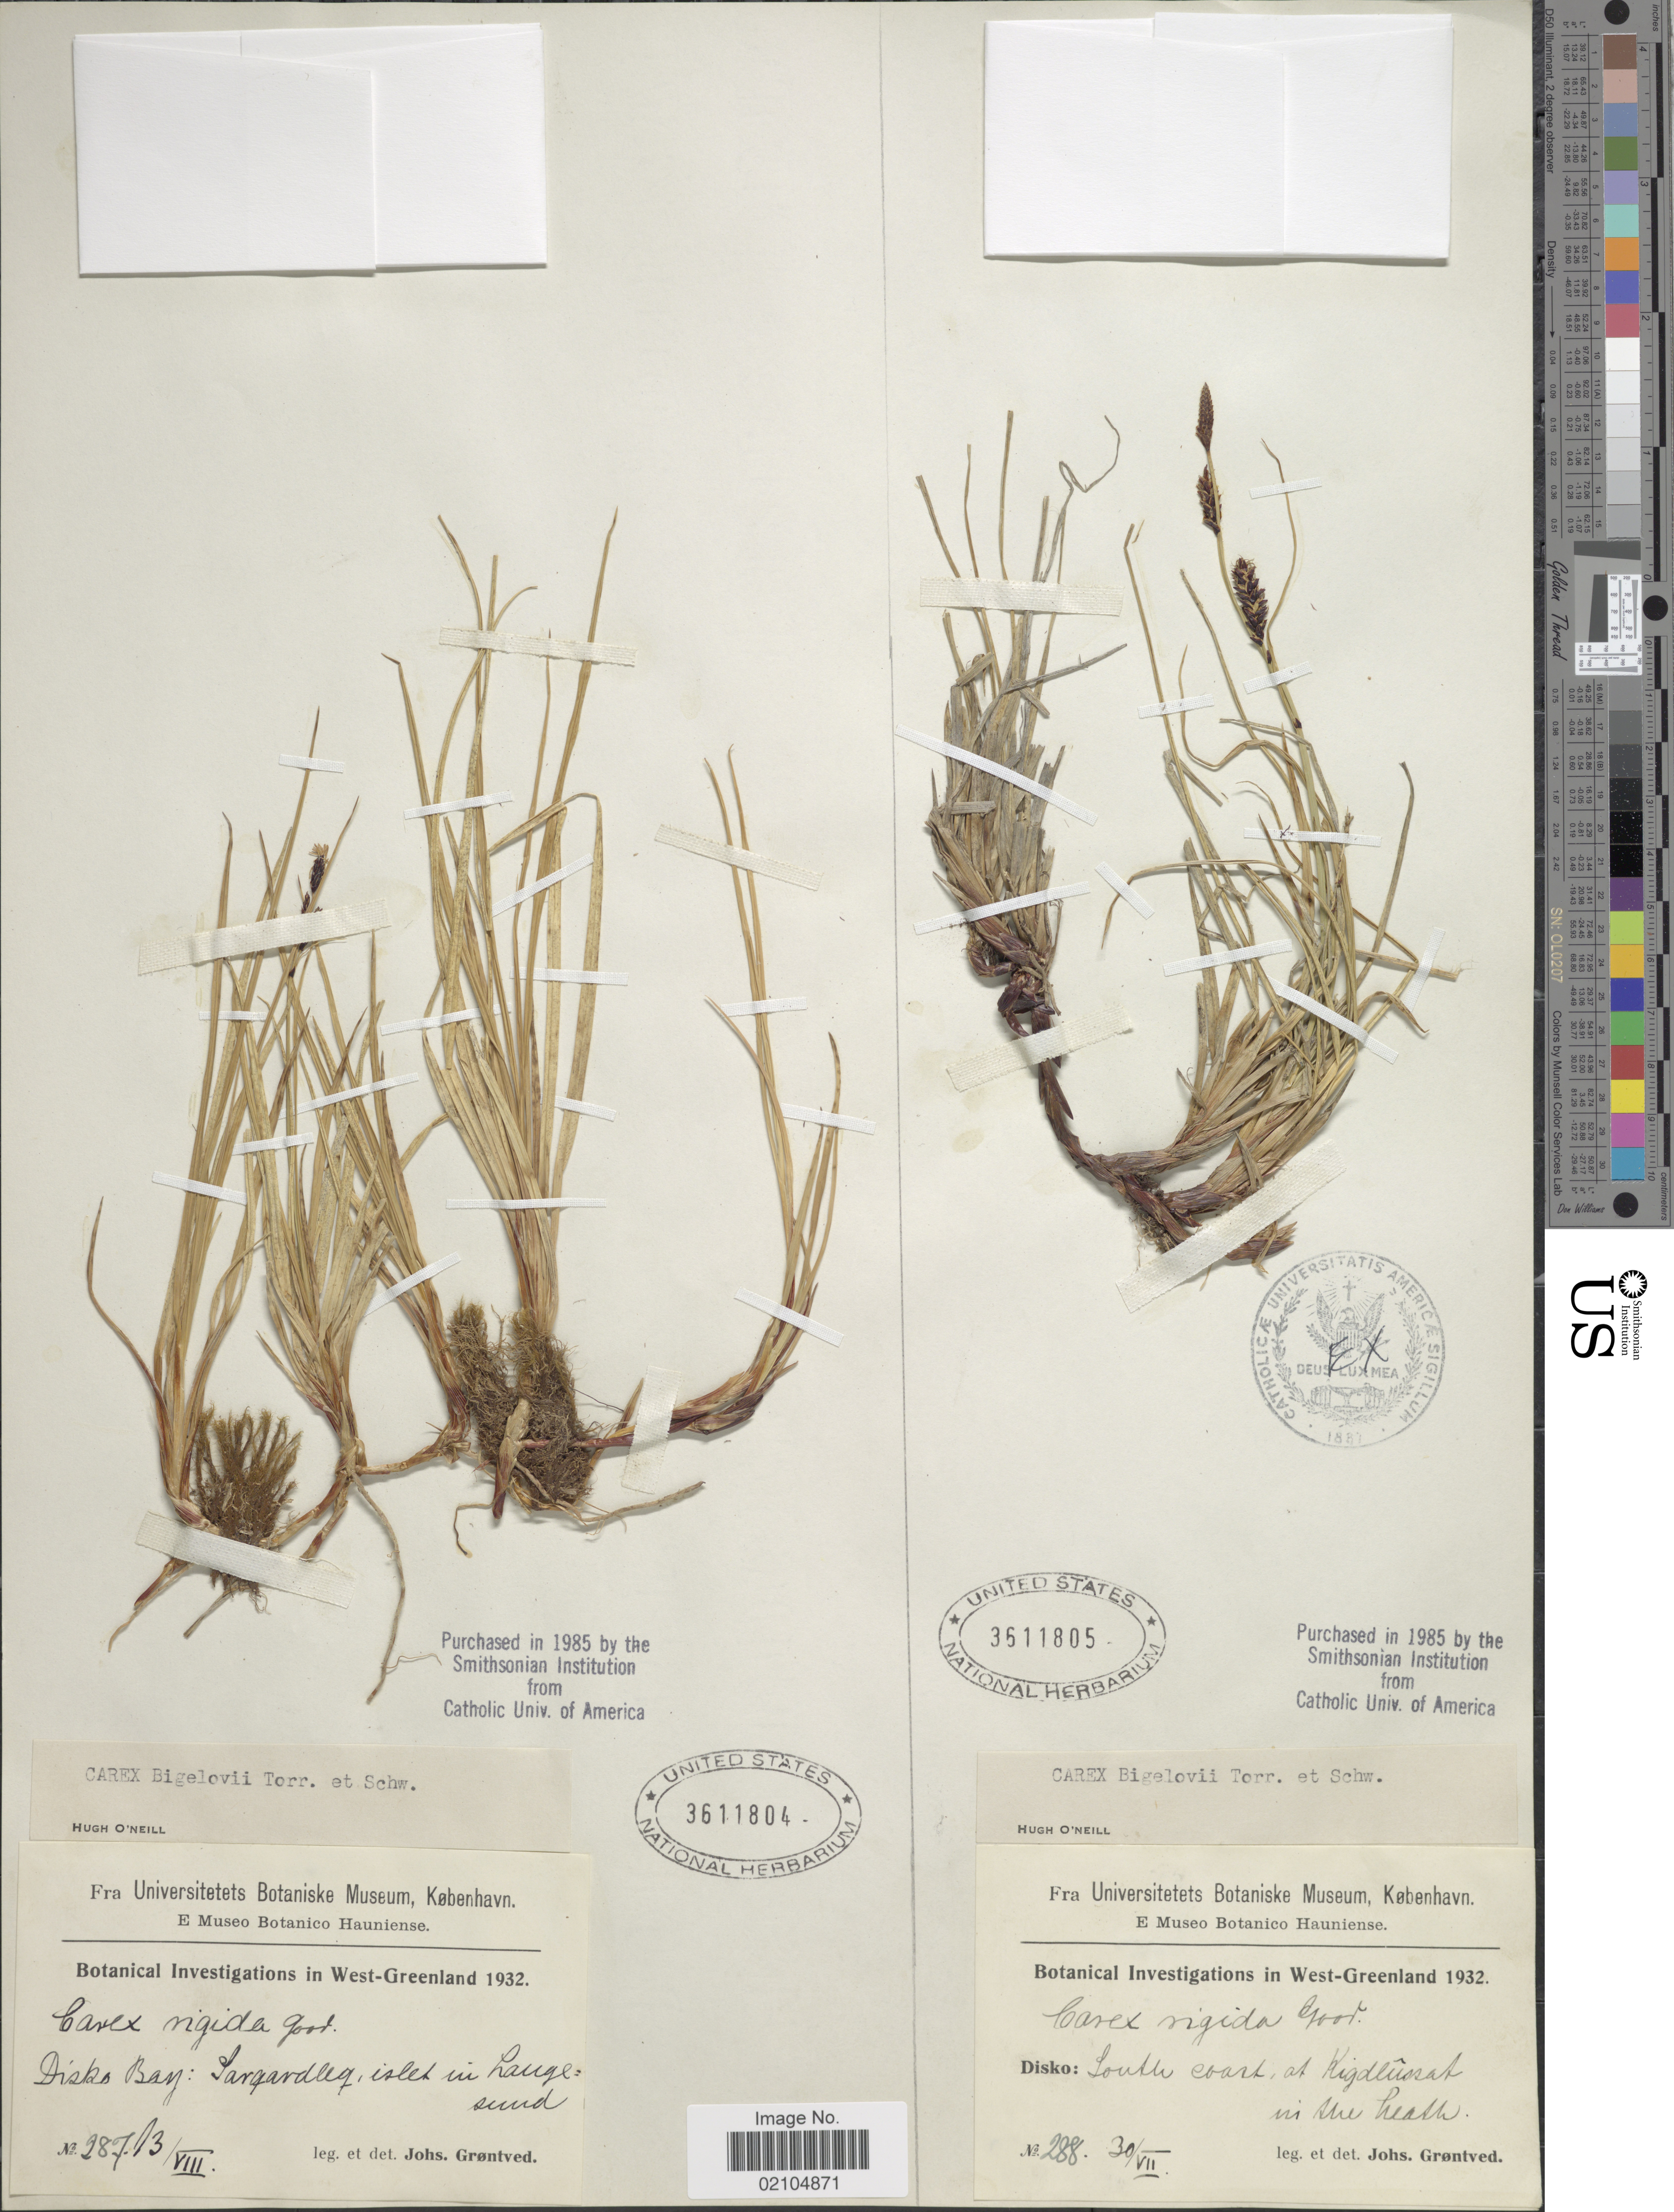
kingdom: Plantae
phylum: Tracheophyta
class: Liliopsida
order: Poales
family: Cyperaceae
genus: Carex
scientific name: Carex bigelowii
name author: Torr. ex Schwein.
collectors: J. Grøntved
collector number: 288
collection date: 1932-07-30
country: Greenland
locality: West-Greenland, Disko: South coast, at Kigdluosat in the heath.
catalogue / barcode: US 3611805-2